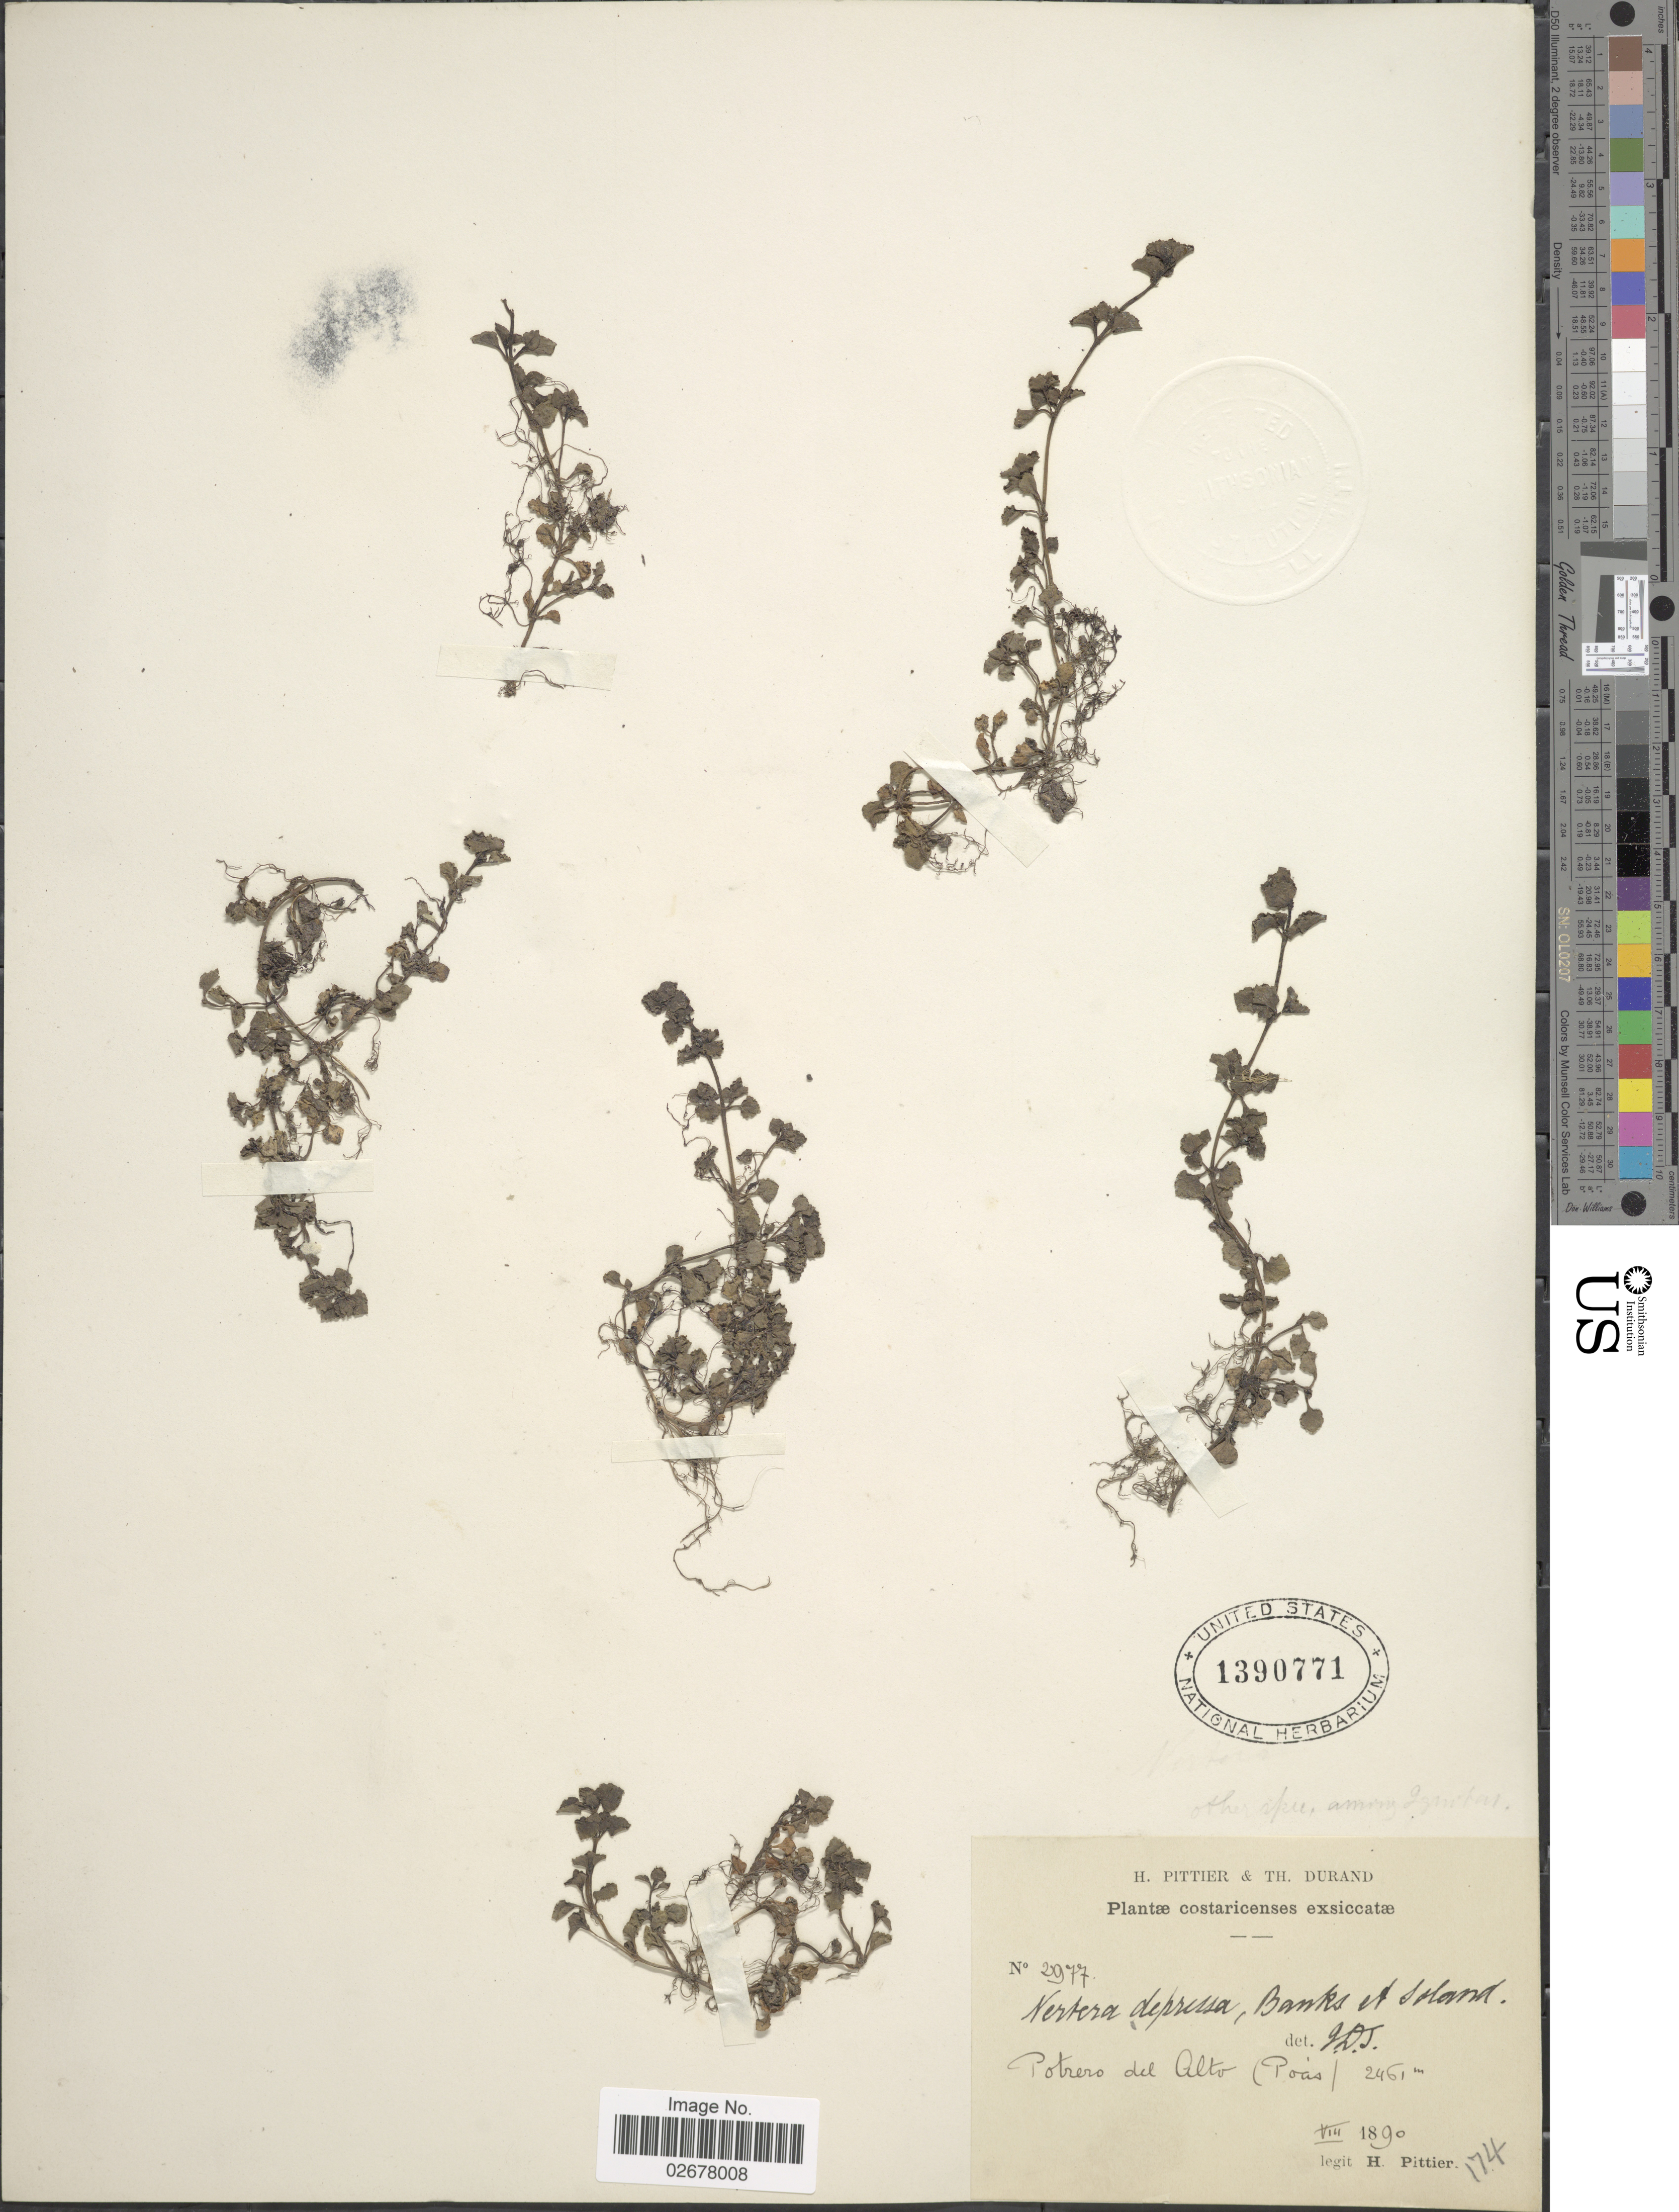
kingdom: Plantae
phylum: Tracheophyta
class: Magnoliopsida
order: Gentianales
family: Rubiaceae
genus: Nertera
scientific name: Nertera depressa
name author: Banks & Sol. ex Gaertn.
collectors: H. F. Pittier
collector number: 2977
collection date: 1890-08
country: Costa Rica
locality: Potrero del Alto (Poás)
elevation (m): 2461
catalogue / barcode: US 1390771